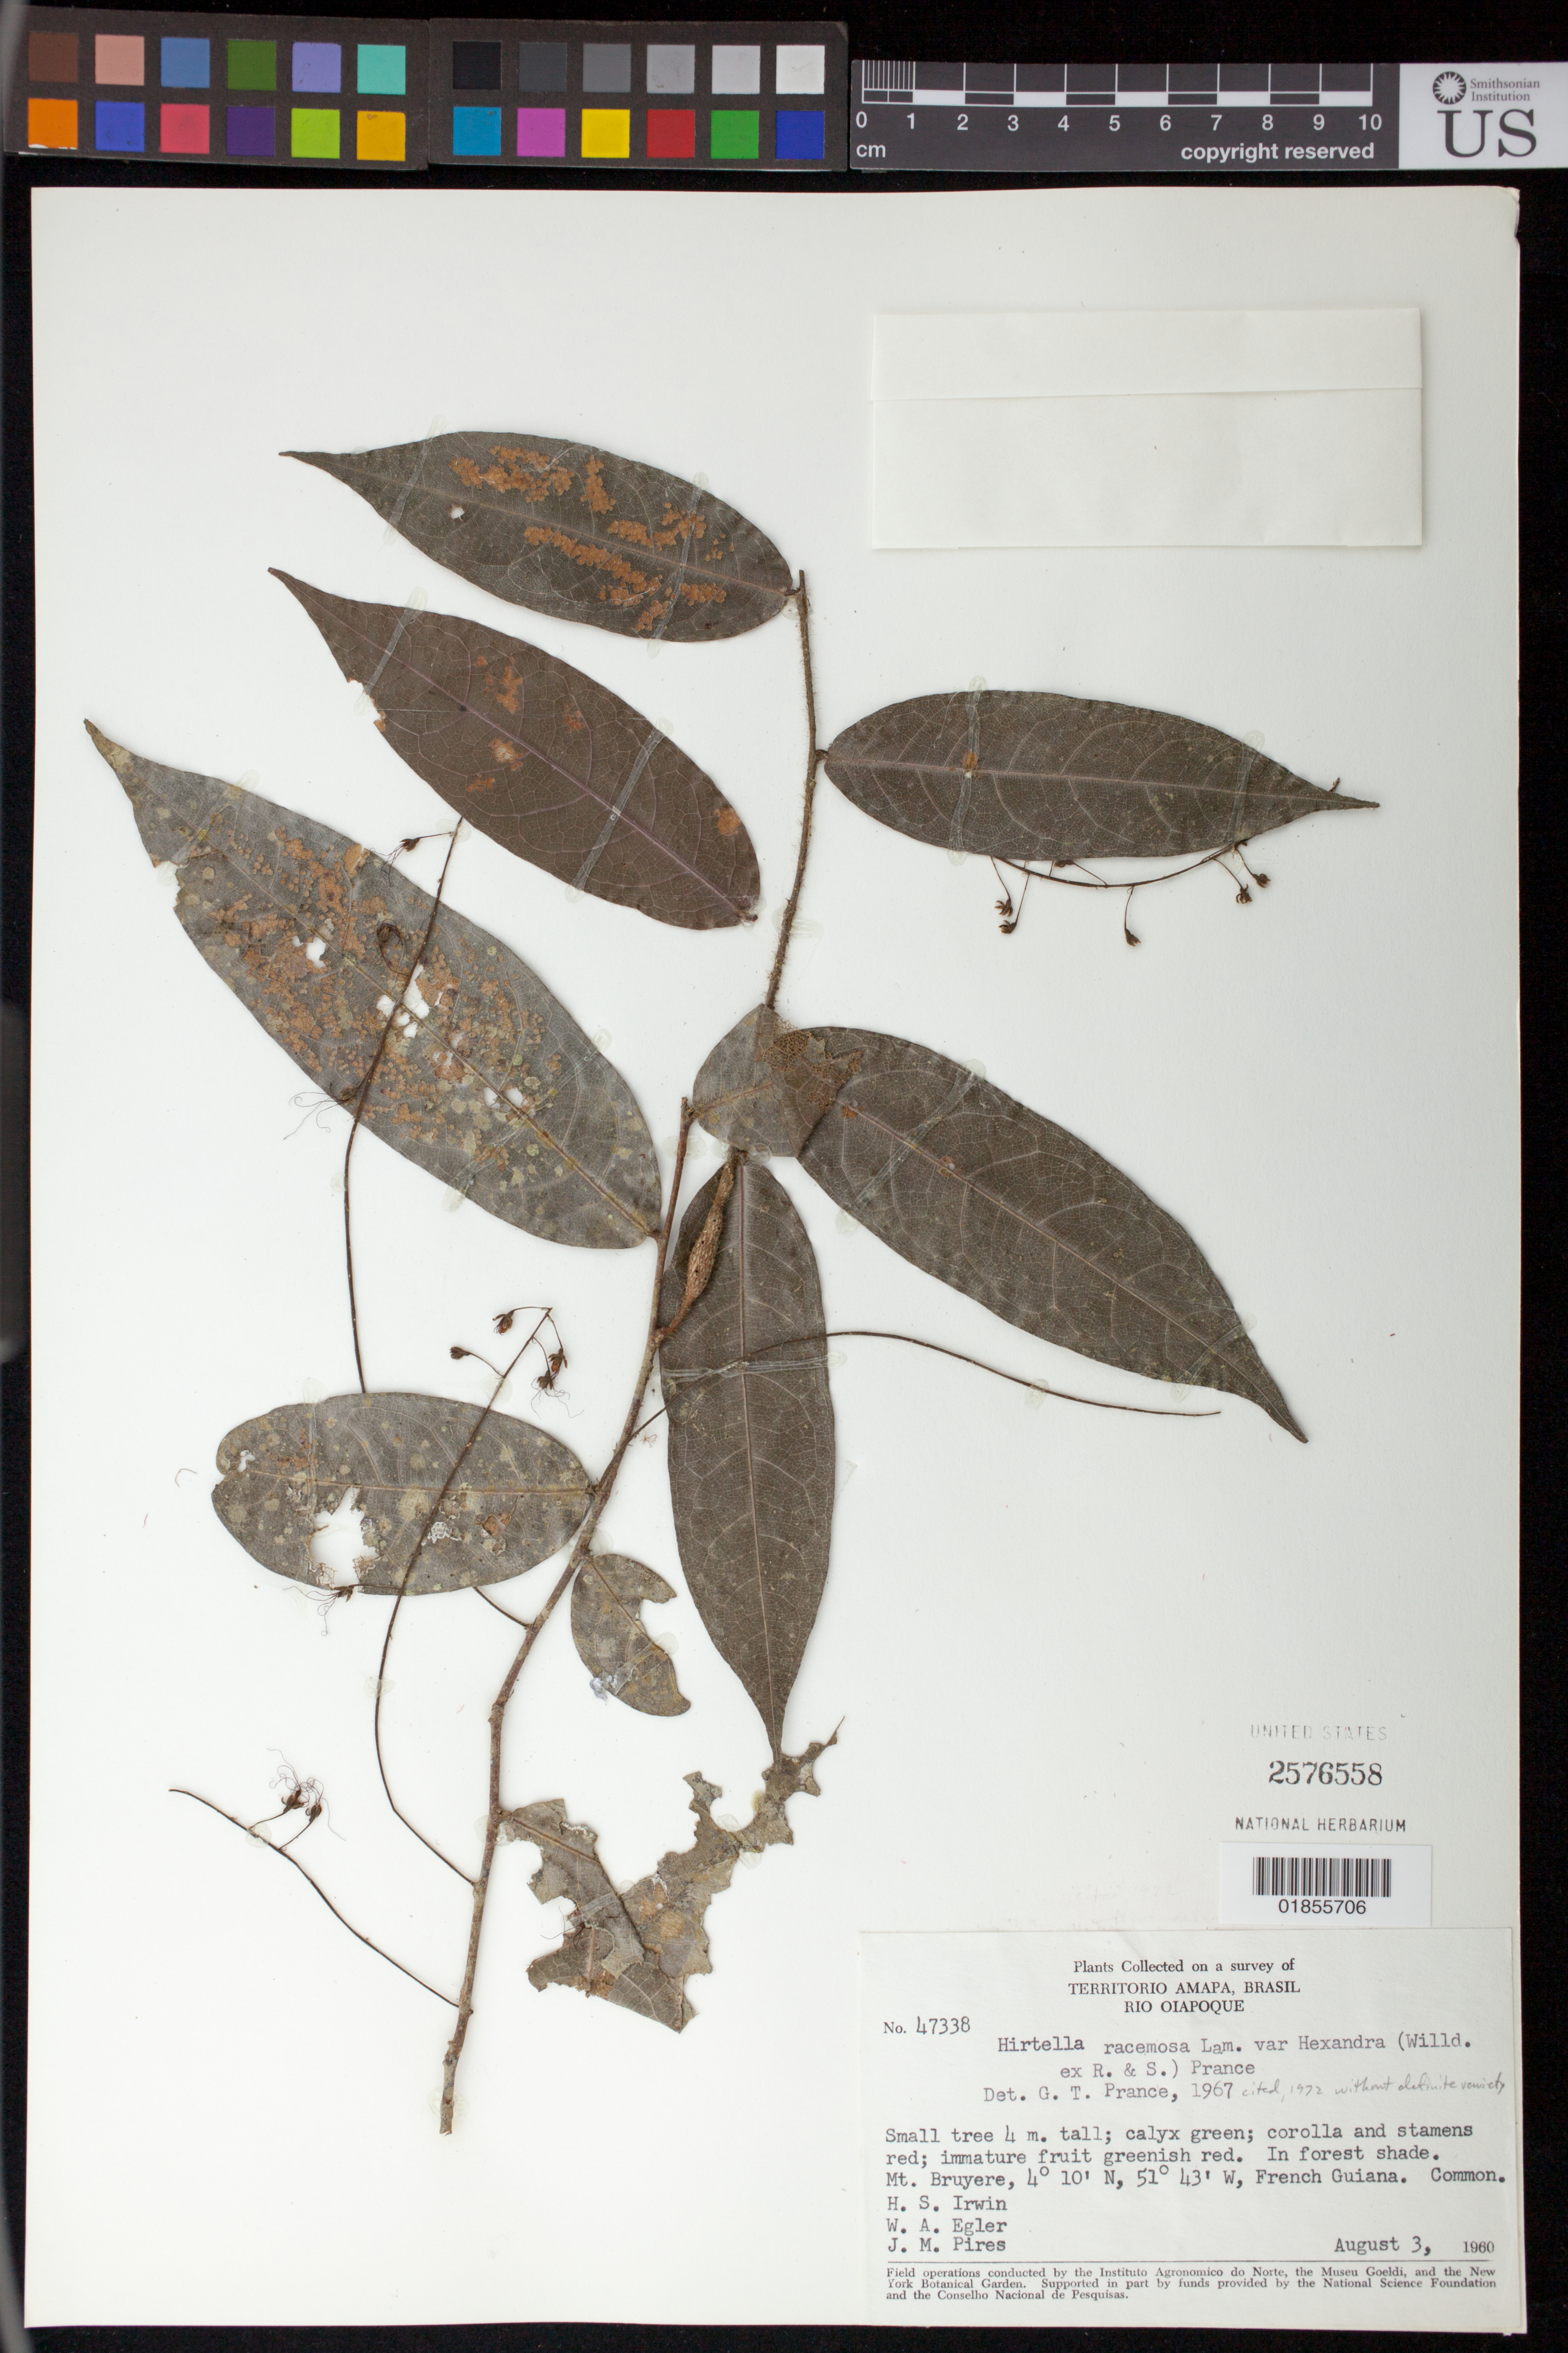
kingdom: Plantae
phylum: Tracheophyta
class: Magnoliopsida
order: Malpighiales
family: Chrysobalanaceae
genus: Hirtella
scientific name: Hirtella racemosa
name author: Lam.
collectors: H. Irwin, W. A. Rodrigues & J. M. Pires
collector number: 47338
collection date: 1960-08-03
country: French Guiana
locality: Rio Oiapoque. Mt. Bruyere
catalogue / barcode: US 2576558